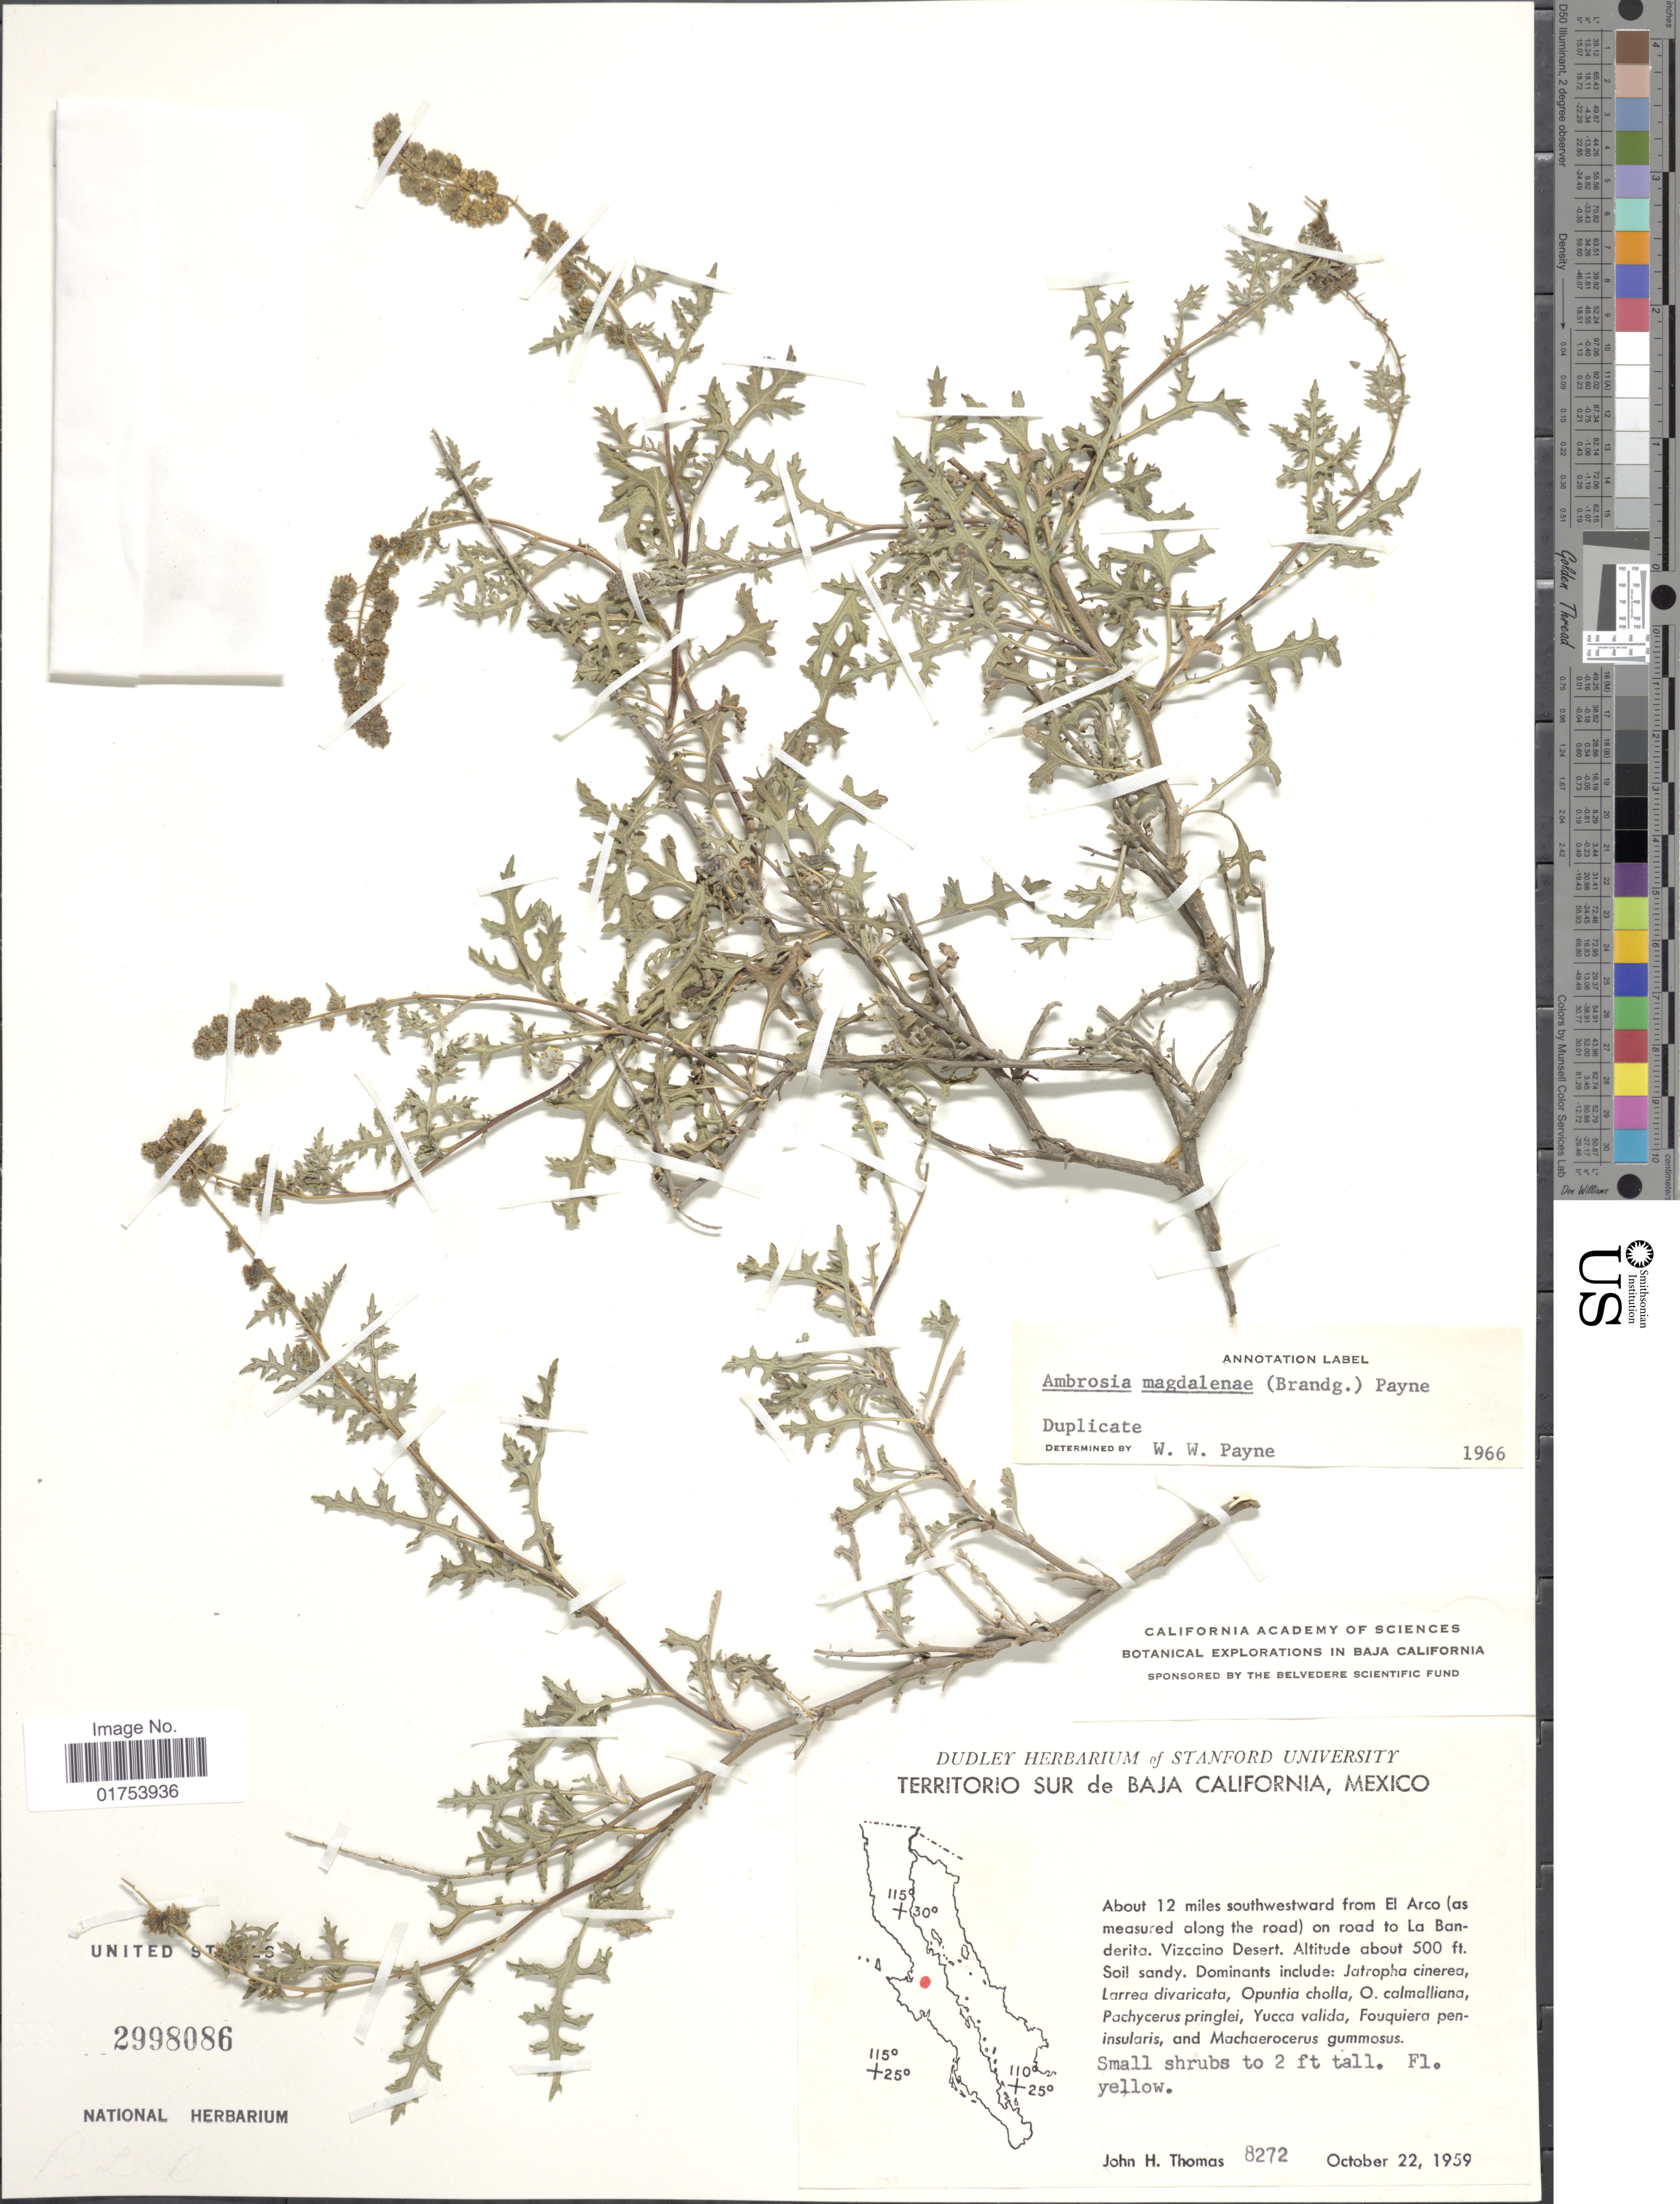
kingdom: Plantae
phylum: Tracheophyta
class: Magnoliopsida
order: Asterales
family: Asteraceae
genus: Ambrosia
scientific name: Ambrosia magdalenae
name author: Brandegee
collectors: J. H. Thomas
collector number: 8272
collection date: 1959-10-22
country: Mexico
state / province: Baja California Norte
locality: About 12 miles southwestward from El Arco (as measured along the road) on road to La Banderita. Vizaino Desert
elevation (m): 152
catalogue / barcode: US 2998086